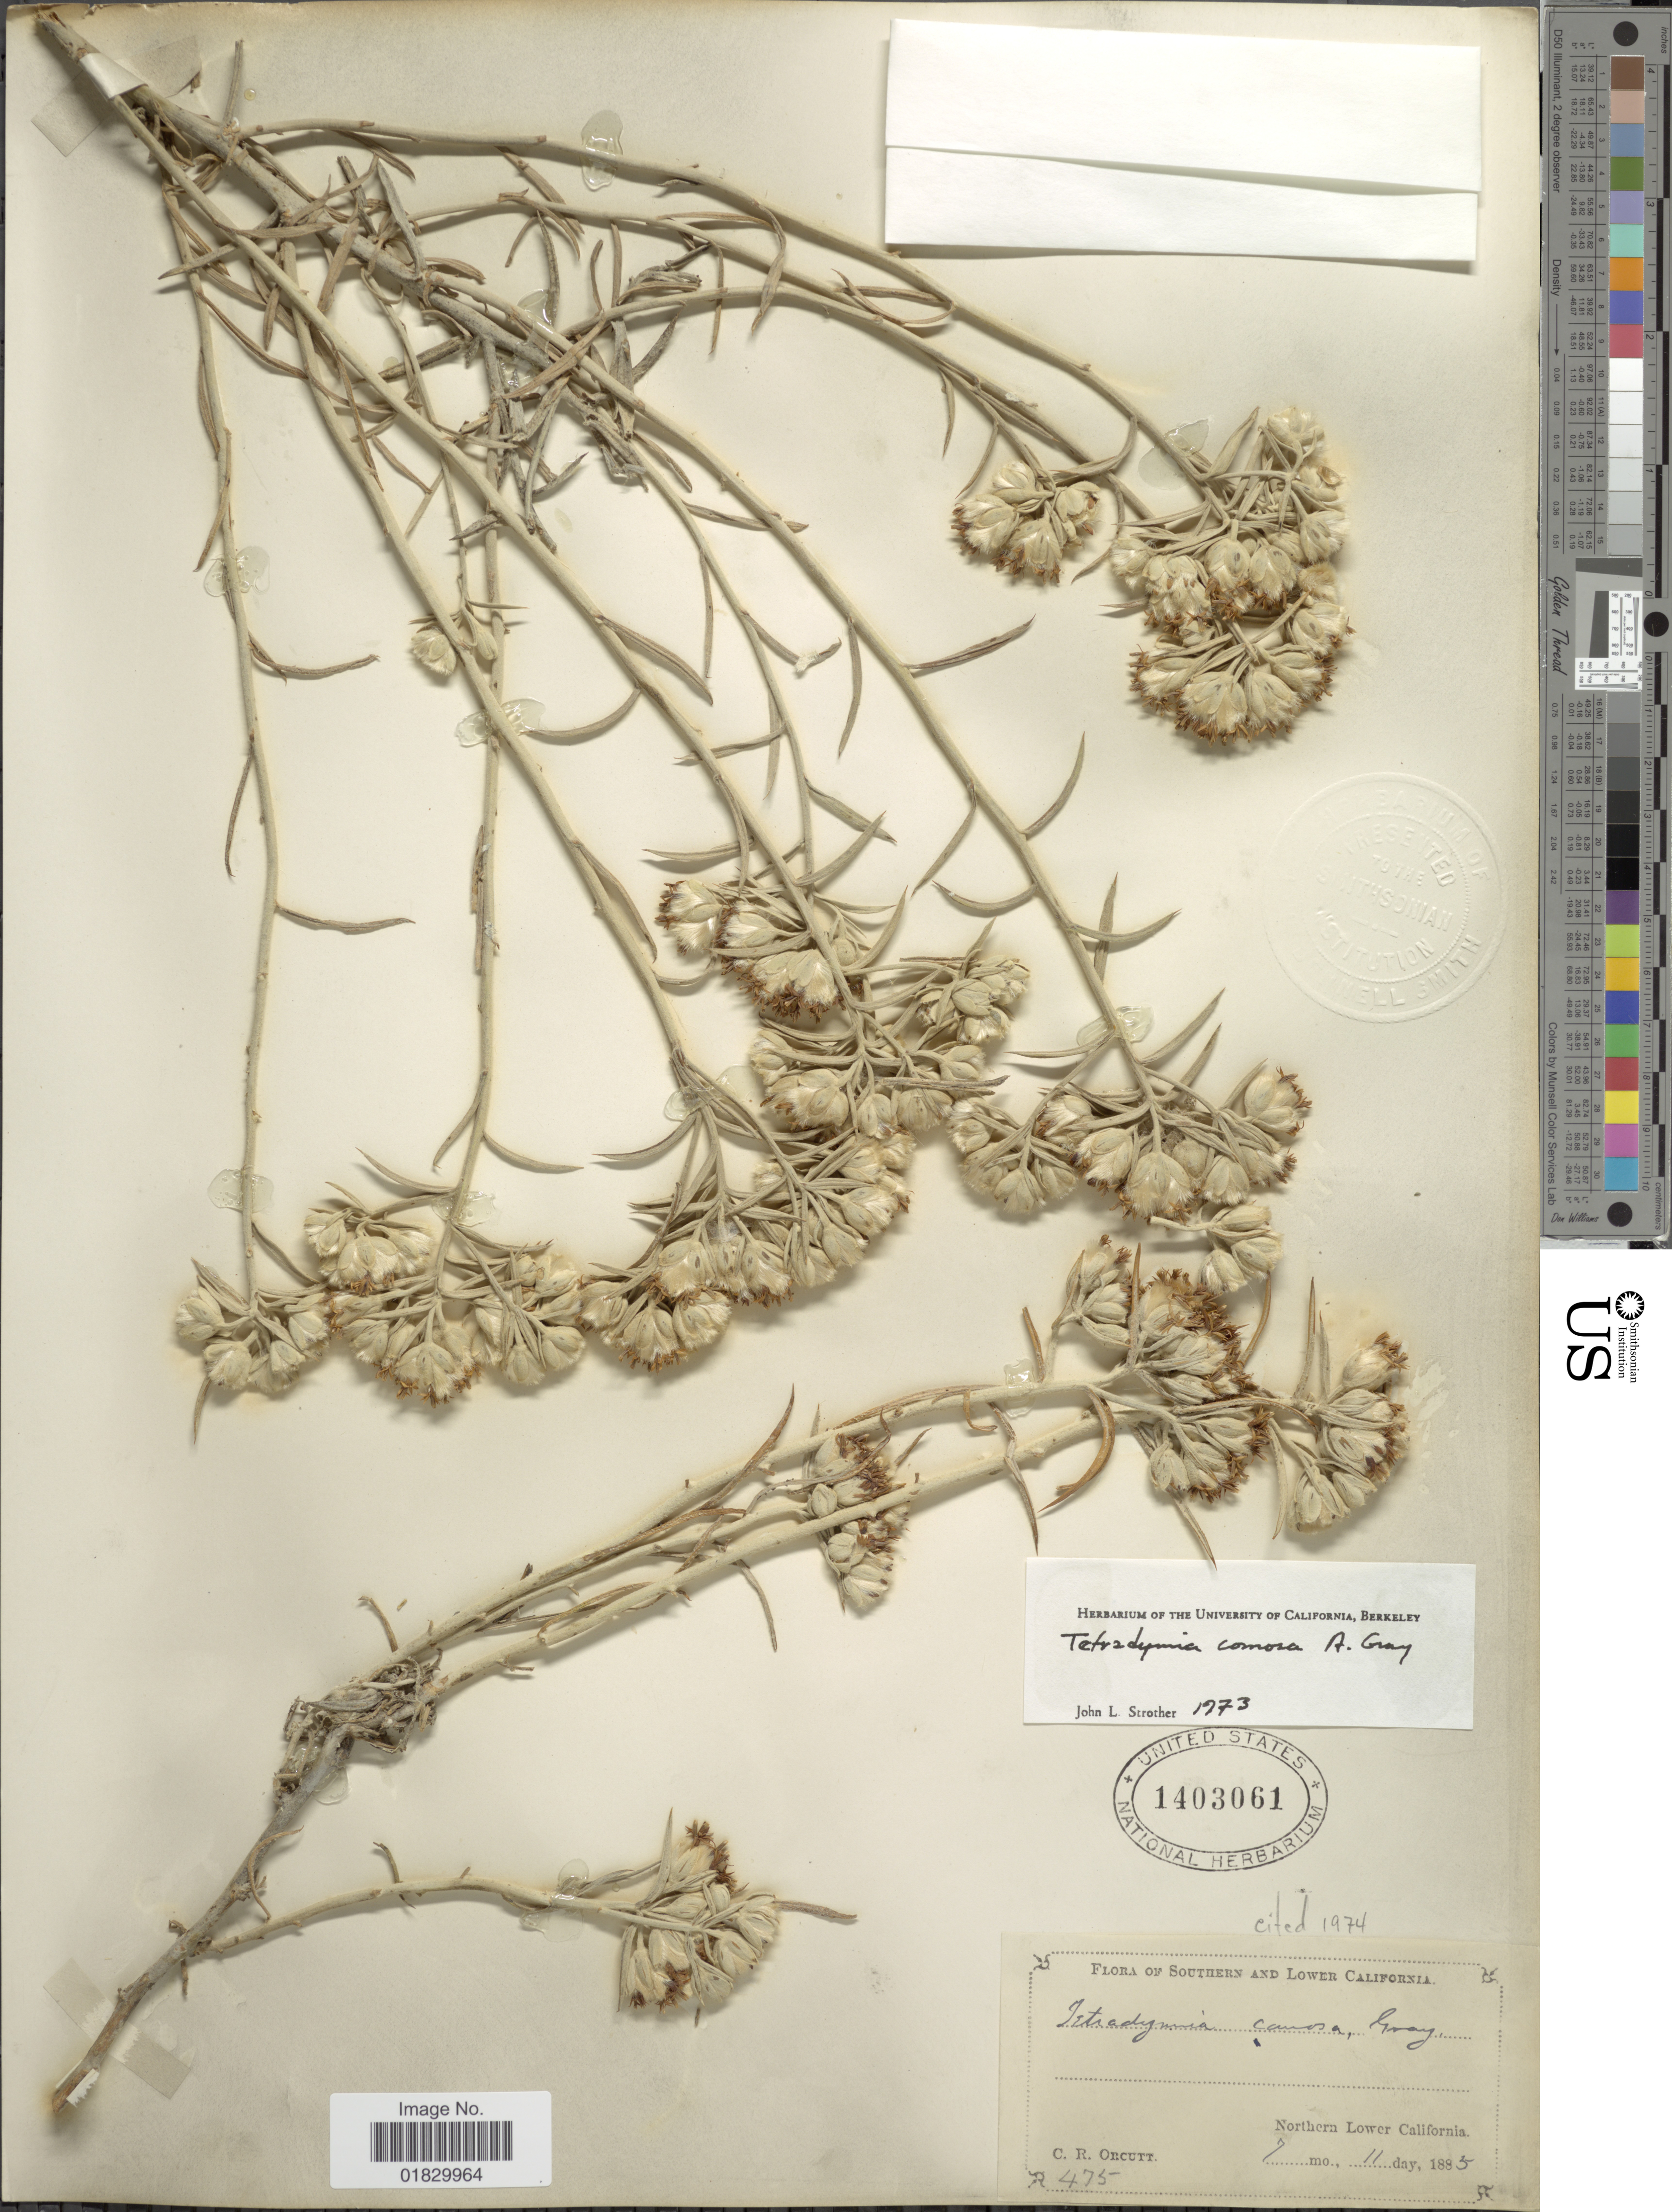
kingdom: Plantae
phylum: Tracheophyta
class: Magnoliopsida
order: Asterales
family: Asteraceae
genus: Tetradymia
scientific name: Tetradymia comosa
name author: A. Gray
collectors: C. R. Orcutt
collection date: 1885-07-11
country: Mexico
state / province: Baja California Norte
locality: Southern and Lower California, Northern Lower California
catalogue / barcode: US 1403061